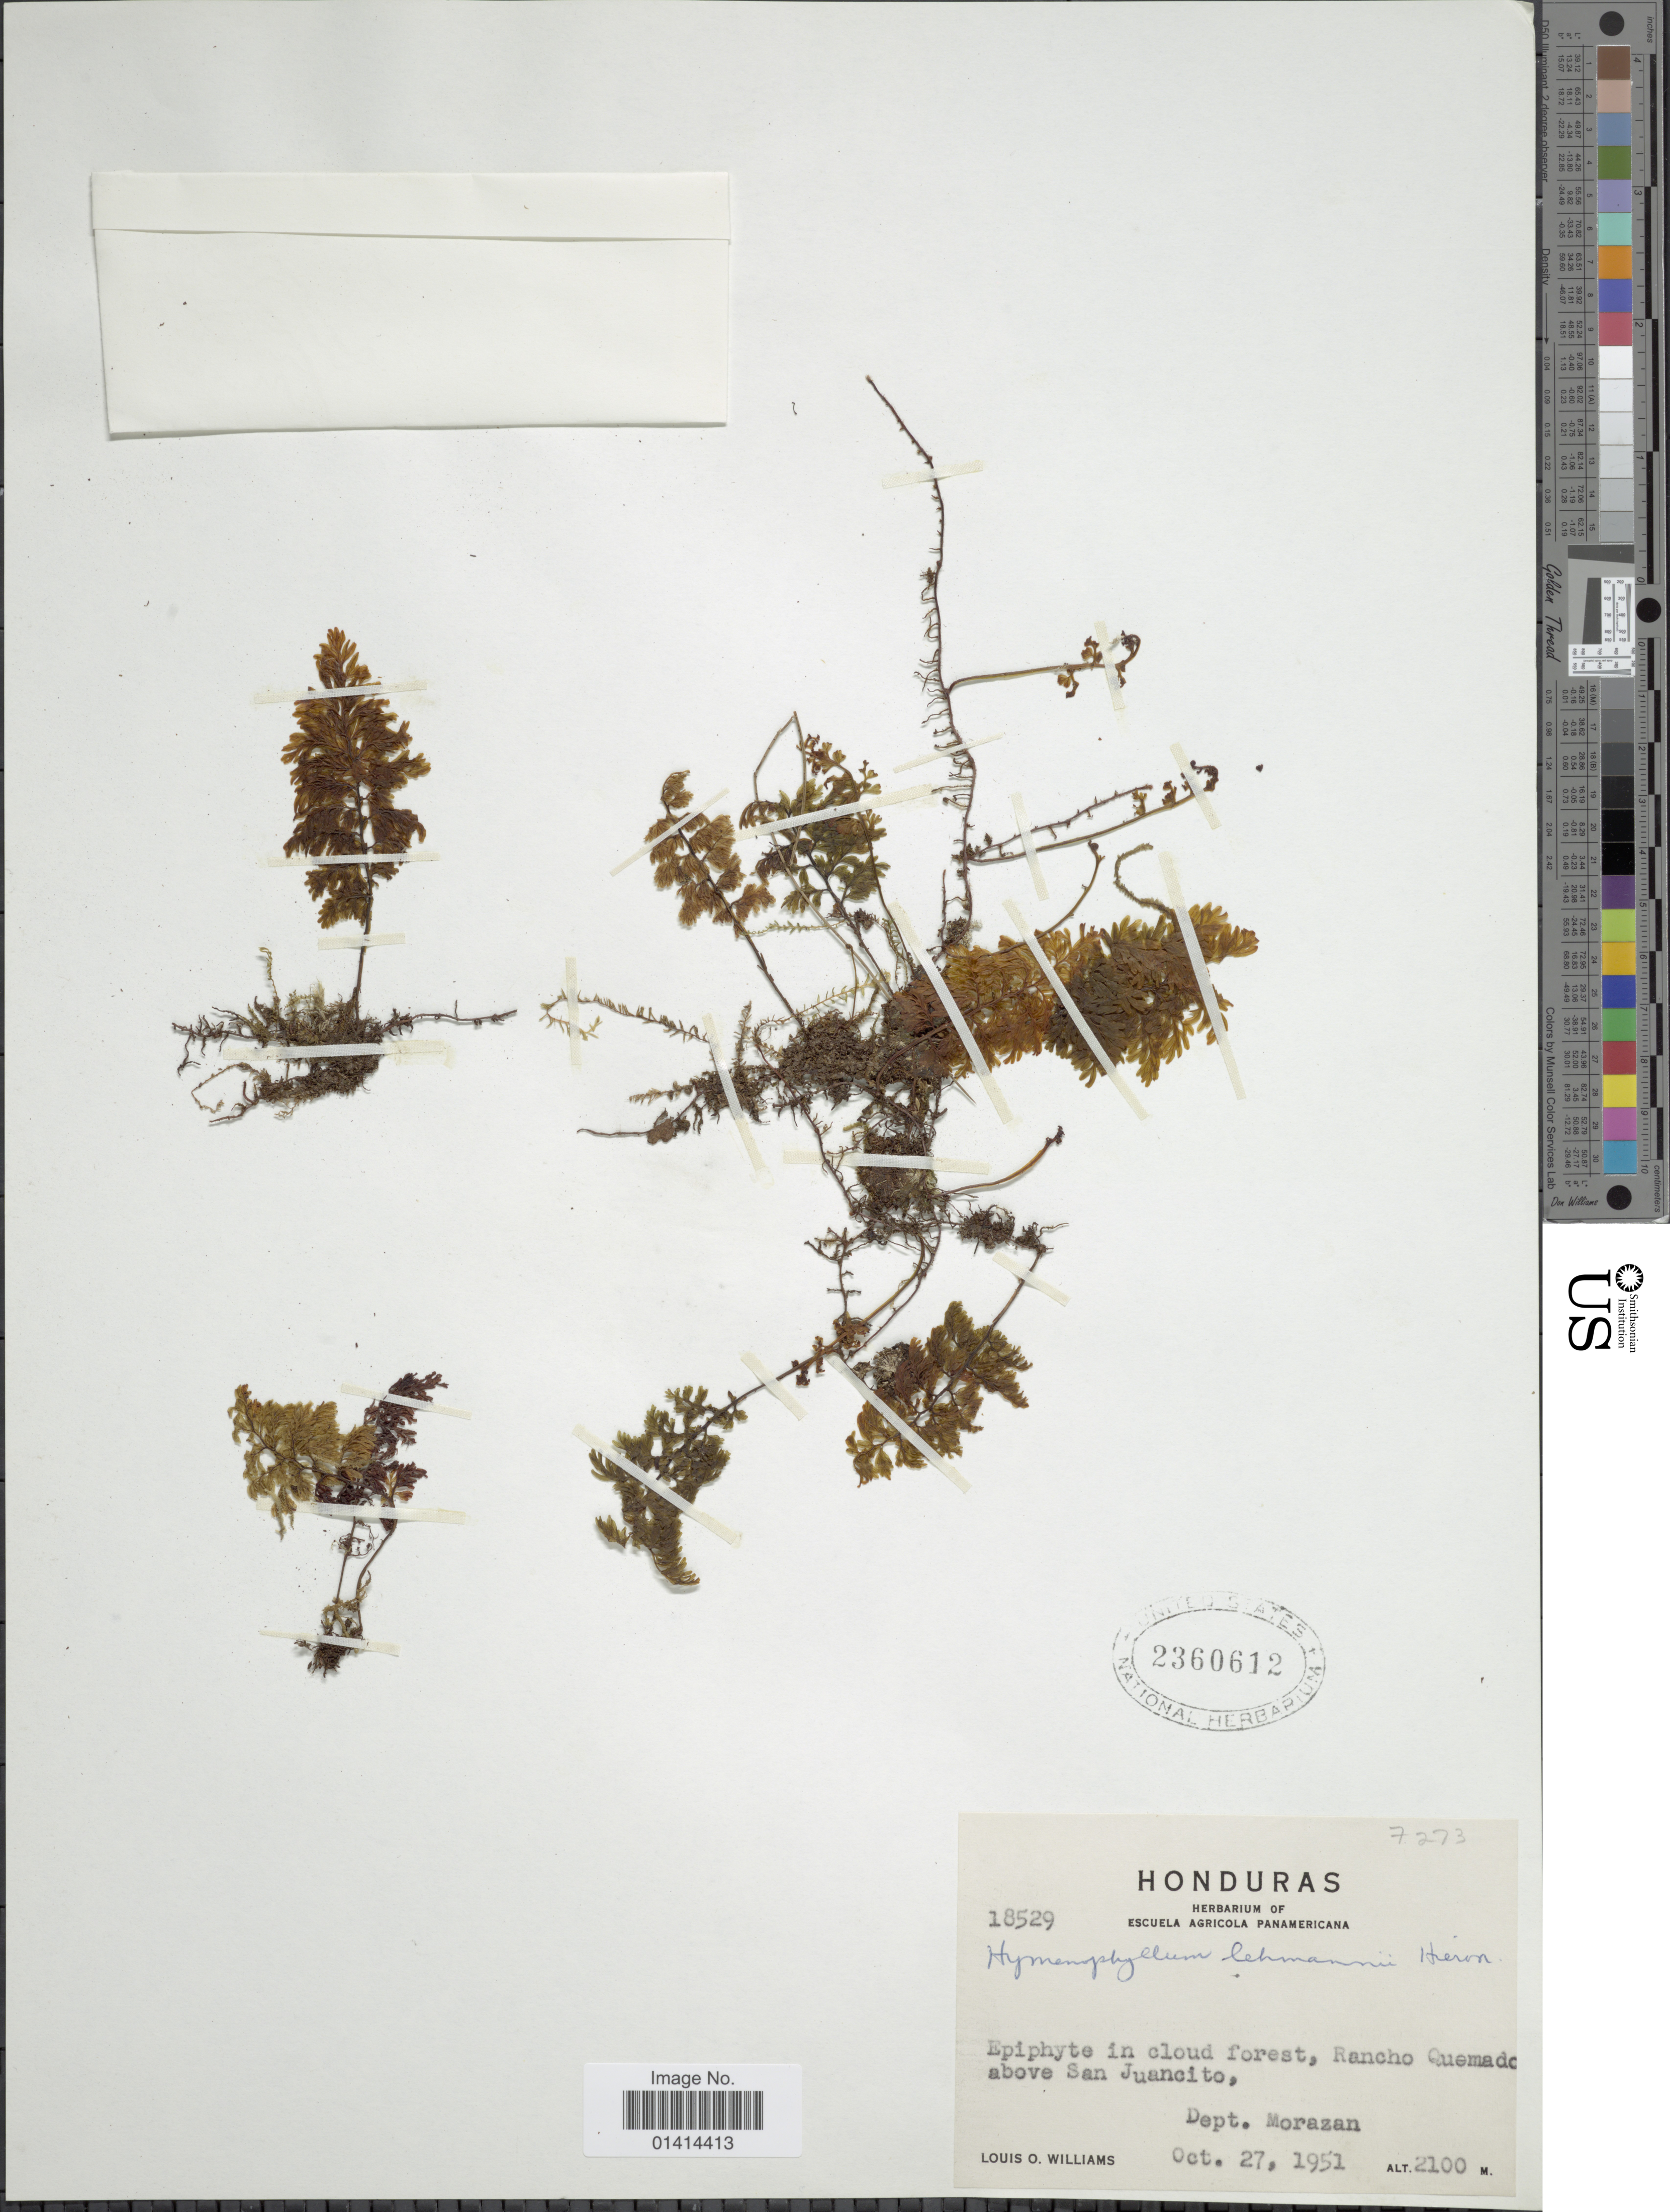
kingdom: Plantae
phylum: Tracheophyta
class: Polypodiopsida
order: Hymenophyllales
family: Hymenophyllaceae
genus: Hymenophyllum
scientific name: Hymenophyllum myriocarpum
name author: Hook.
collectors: L. O. Williams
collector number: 18529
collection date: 1951-10-27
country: Honduras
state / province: Fco. Morazán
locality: Rancho Quemado above San Juancito,Dept Morazan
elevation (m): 2100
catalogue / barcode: US 2360612